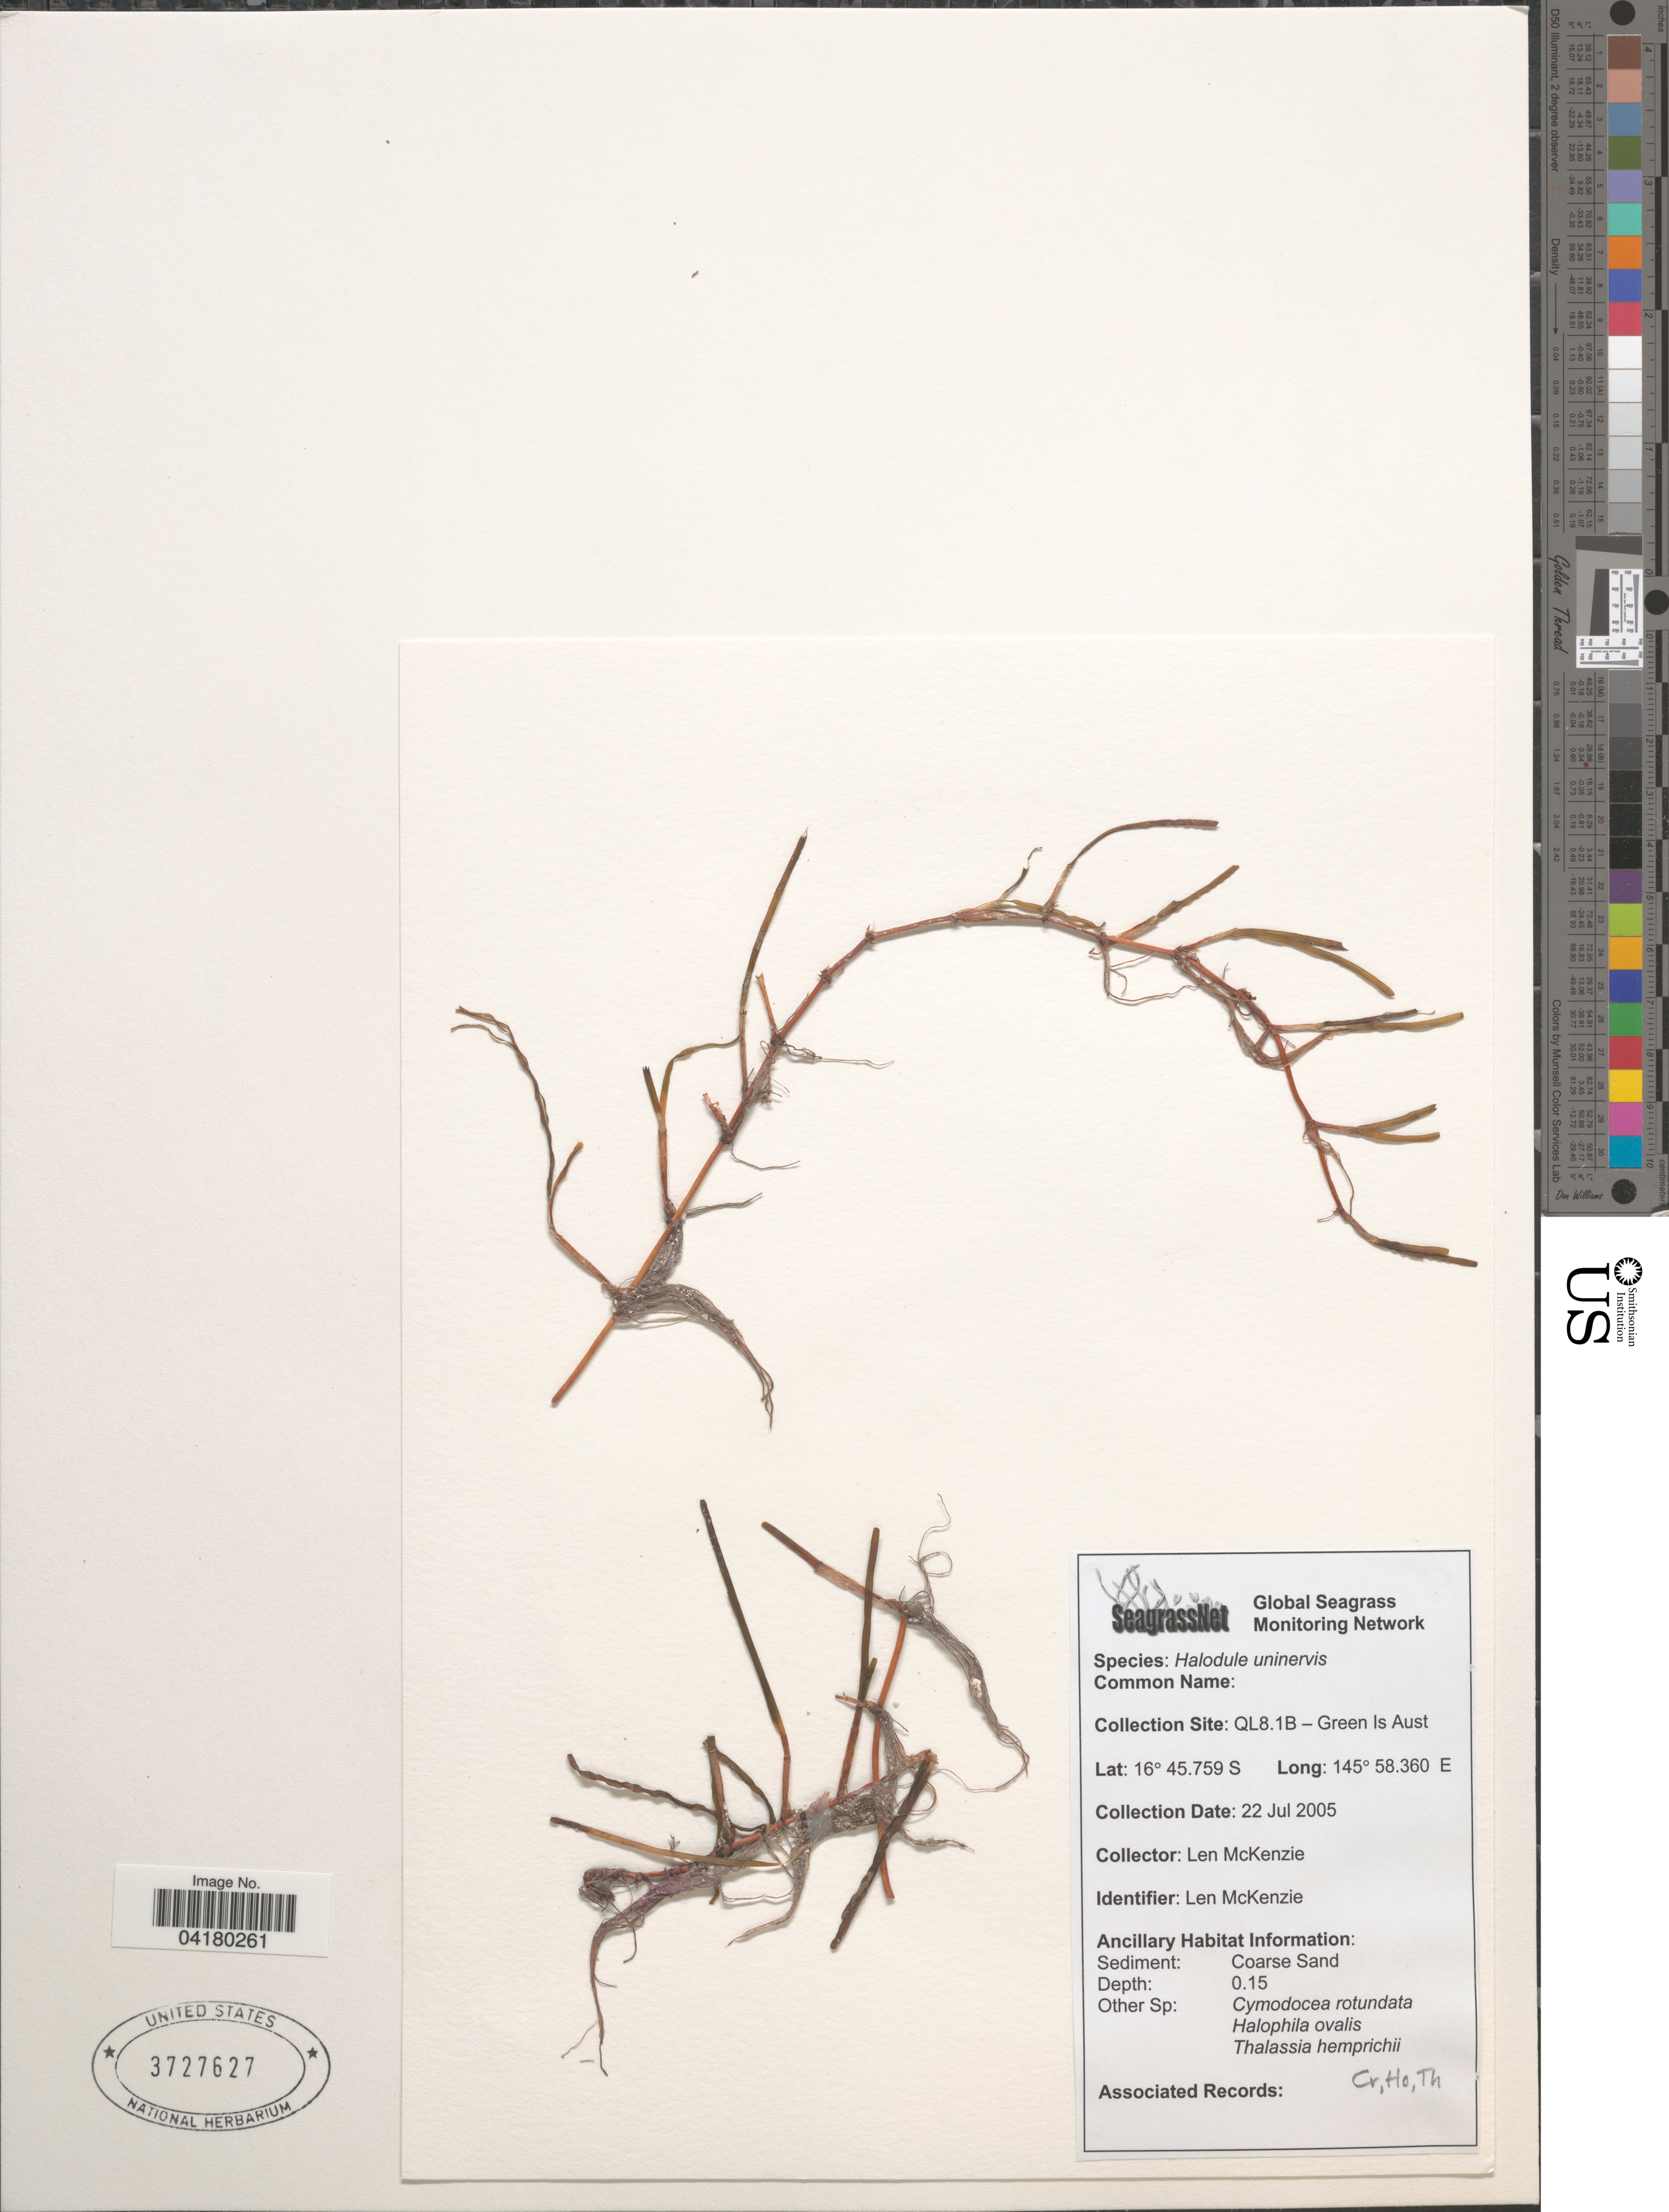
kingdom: Plantae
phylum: Tracheophyta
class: Liliopsida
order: Alismatales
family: Cymodoceaceae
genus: Halodule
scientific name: Halodule uninervis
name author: (Forssk.) Asch.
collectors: L. McKenzie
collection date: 2005-07-22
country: Australia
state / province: Queensland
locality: QL8.1B - Green Is.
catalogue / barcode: US 3727627